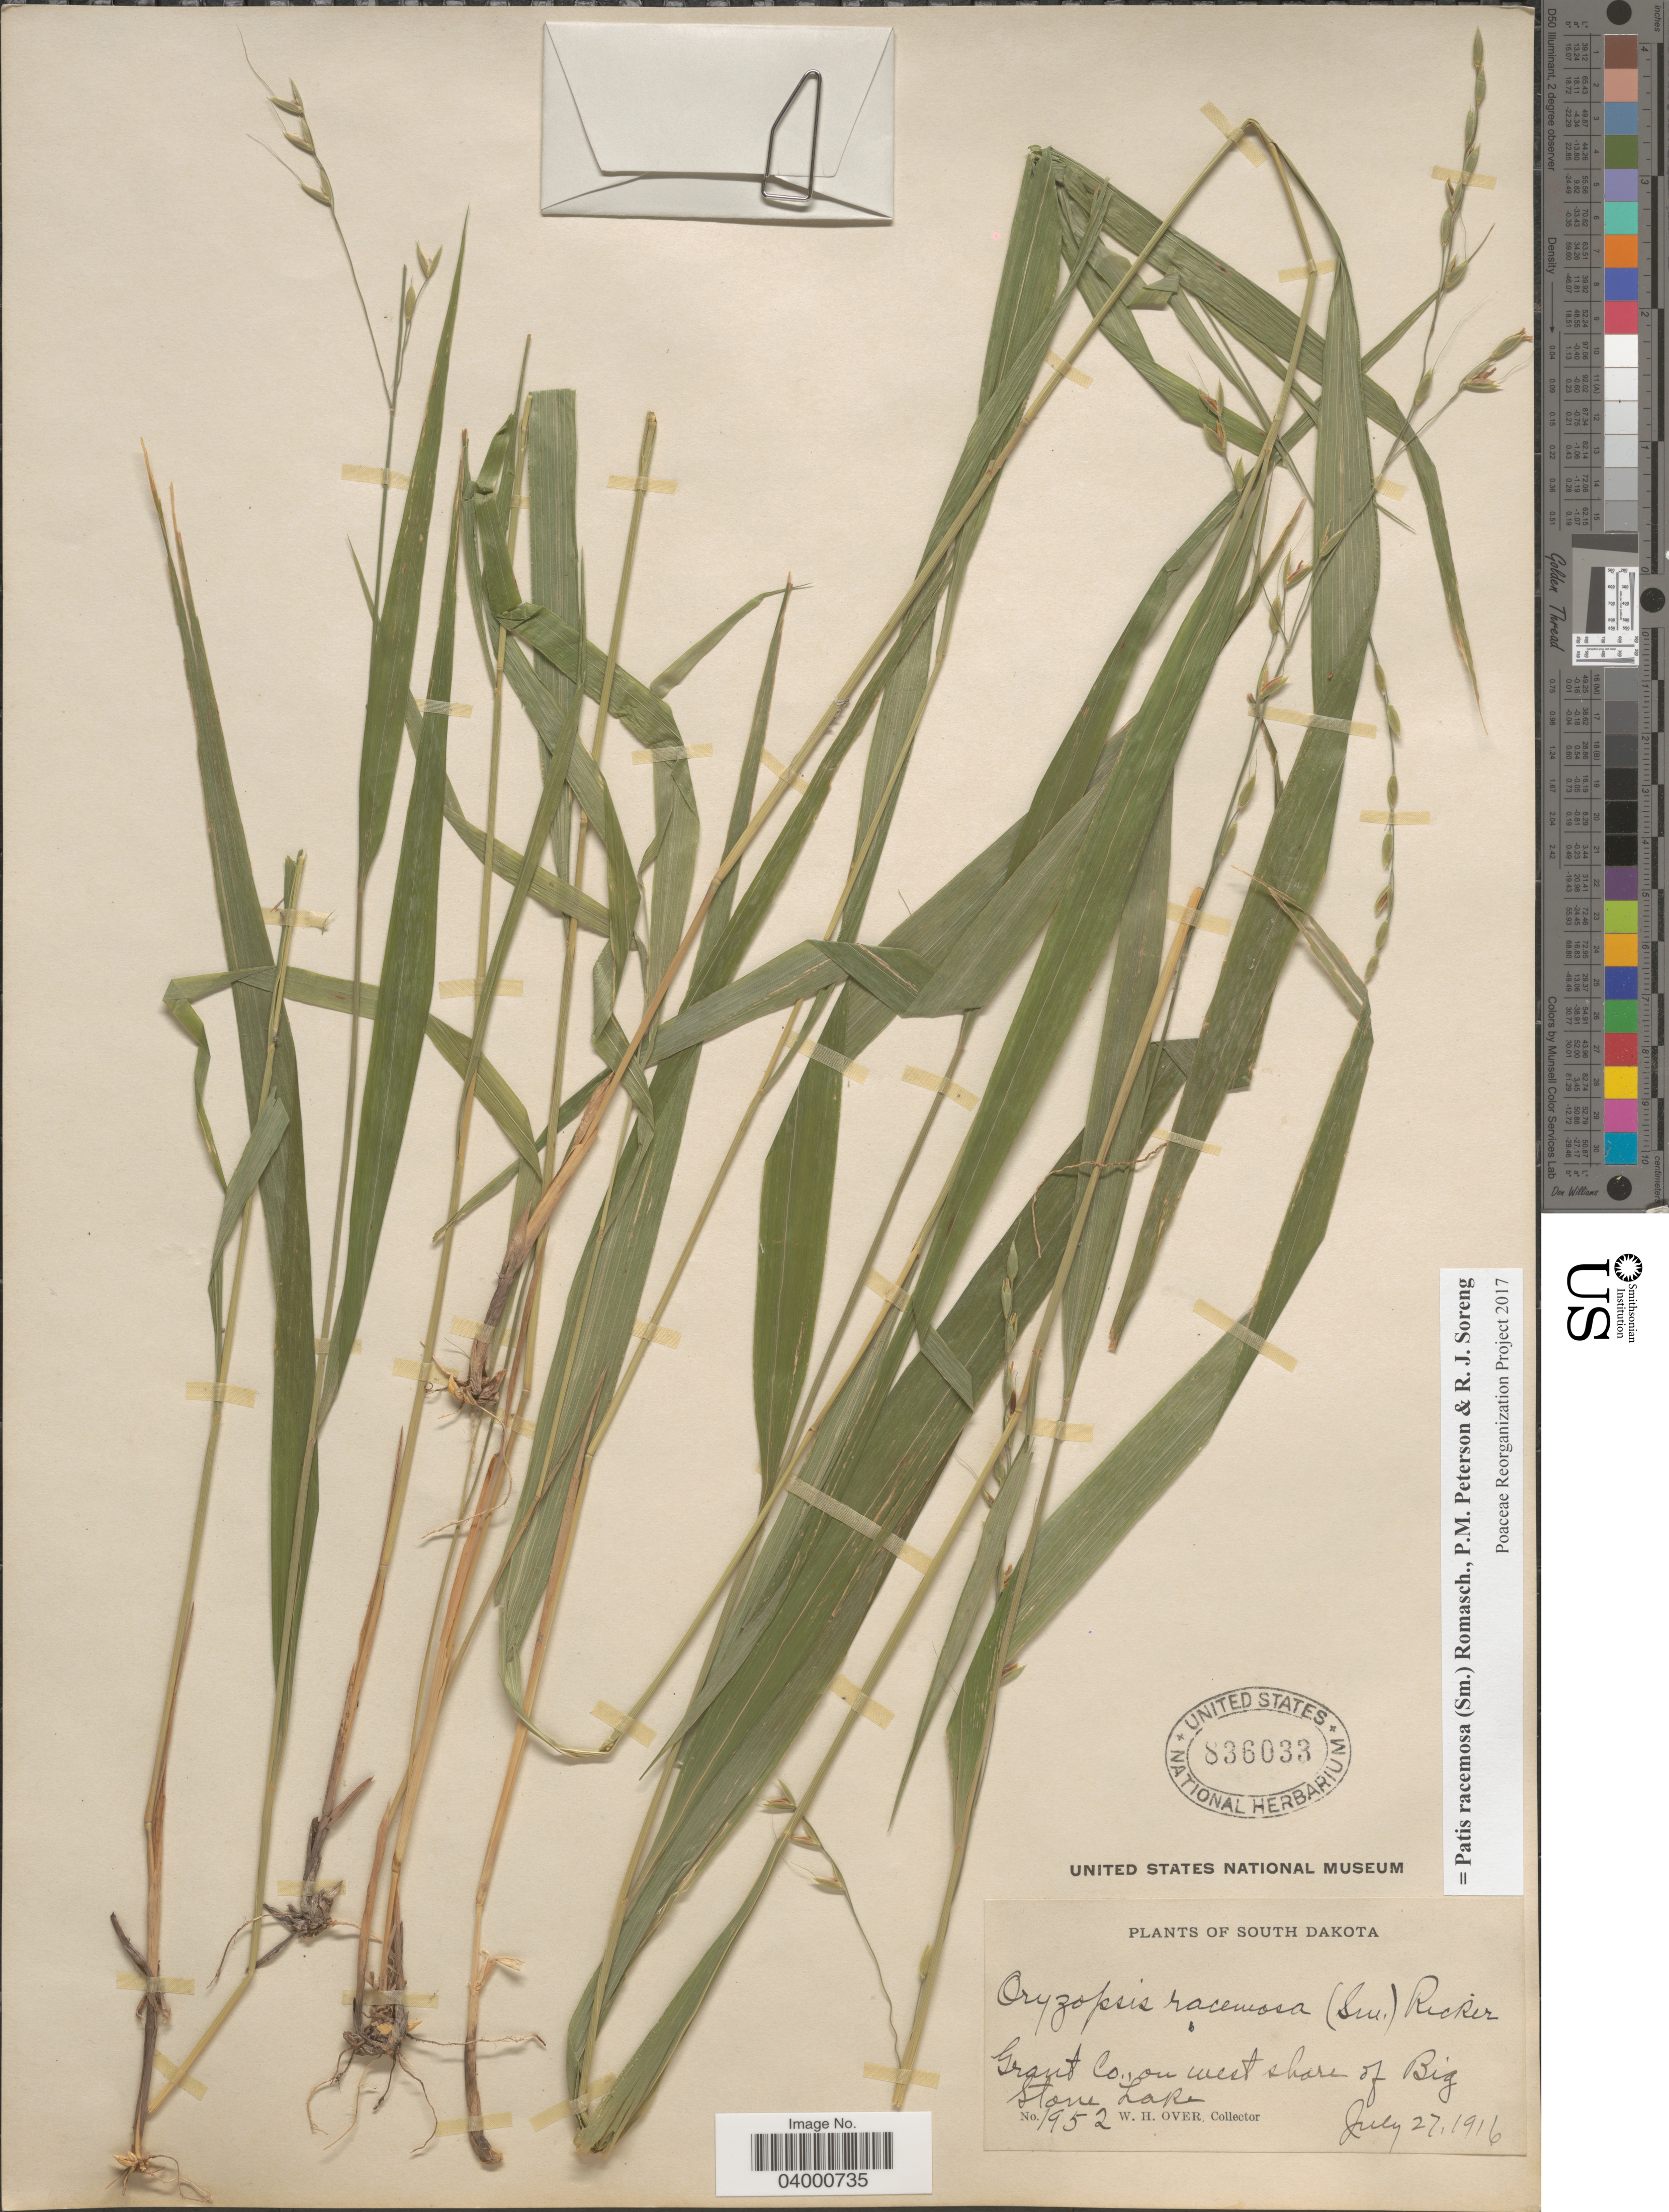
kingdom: Plantae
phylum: Tracheophyta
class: Liliopsida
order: Poales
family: Poaceae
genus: Patis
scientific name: Patis racemosa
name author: (Sm.) Romasch. et al.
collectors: W. Over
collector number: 1952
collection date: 1916-07-27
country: United States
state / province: South Dakota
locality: Grant Co., on west shore of Big Stone Lake.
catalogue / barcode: US 836033